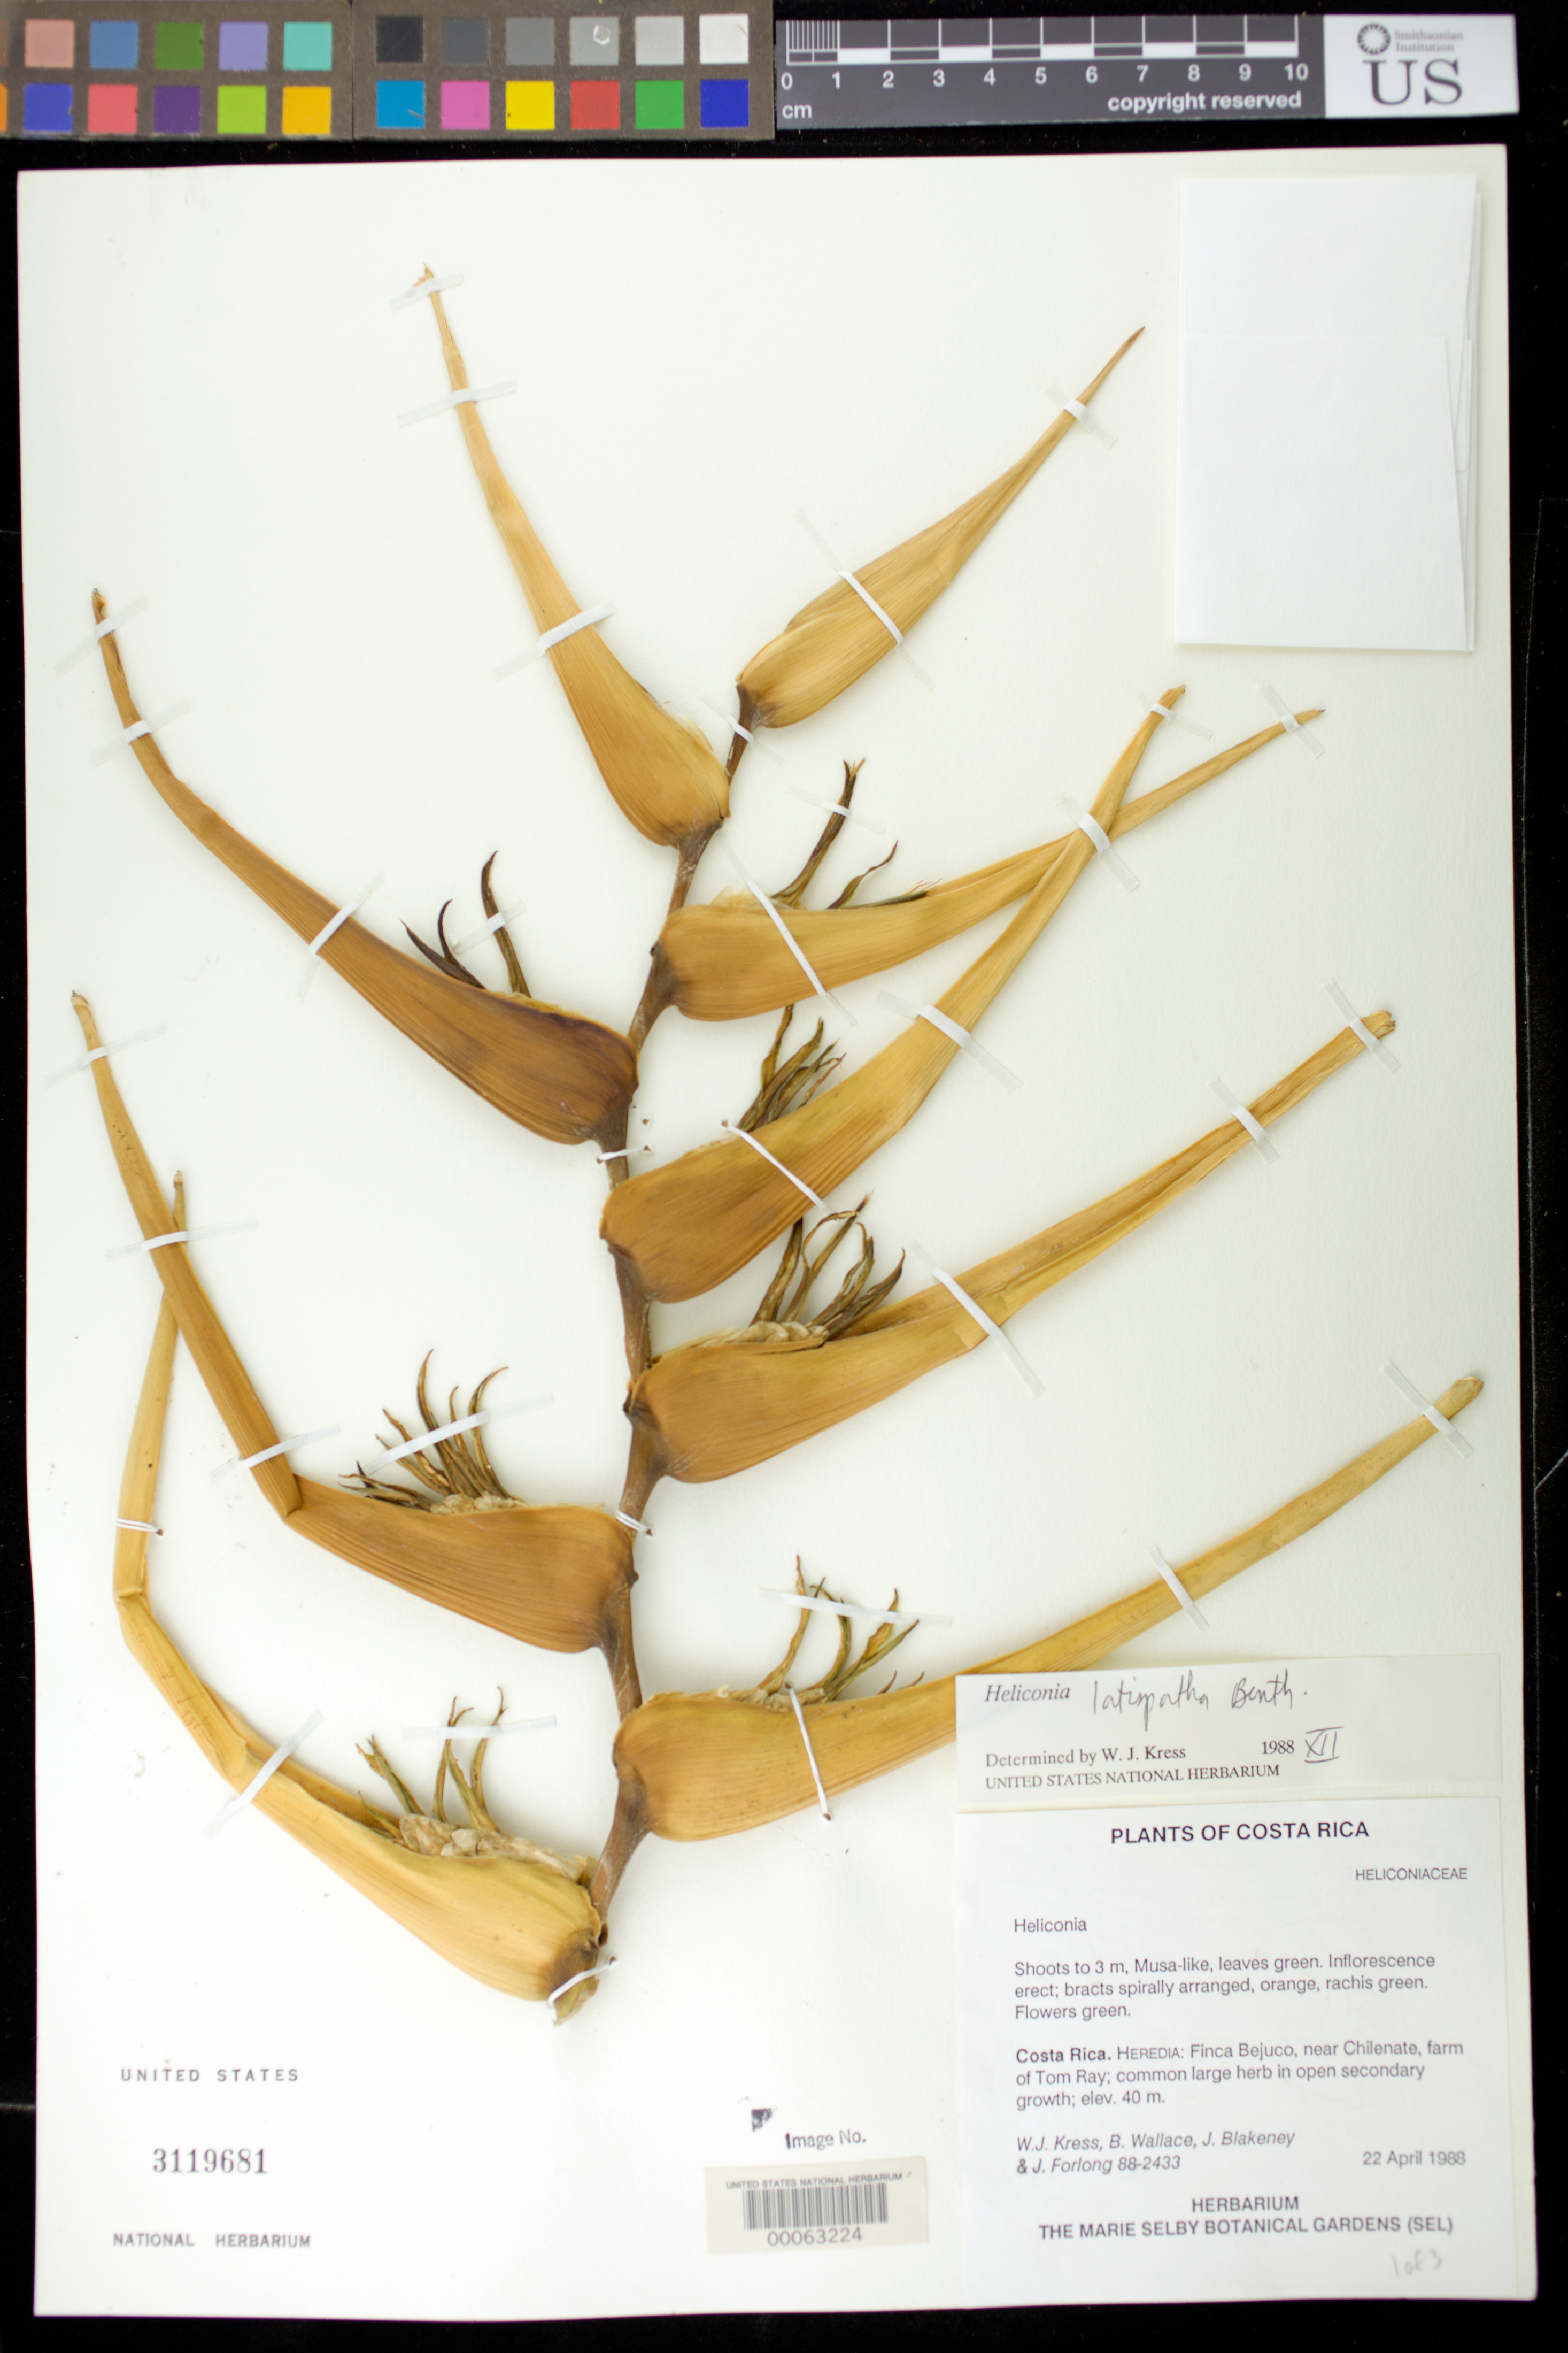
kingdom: Plantae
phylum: Tracheophyta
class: Liliopsida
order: Zingiberales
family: Heliconiaceae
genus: Heliconia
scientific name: Heliconia latispatha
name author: Benth.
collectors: W. J. Kress, B. Wallace, J. Blakeney & J. Forlong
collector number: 88-2433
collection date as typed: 22 Apr 1988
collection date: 1988-04-22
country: Costa Rica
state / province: Heredia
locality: Finca bejuco, near chilenate, farm of tom ray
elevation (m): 40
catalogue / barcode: US 3119681